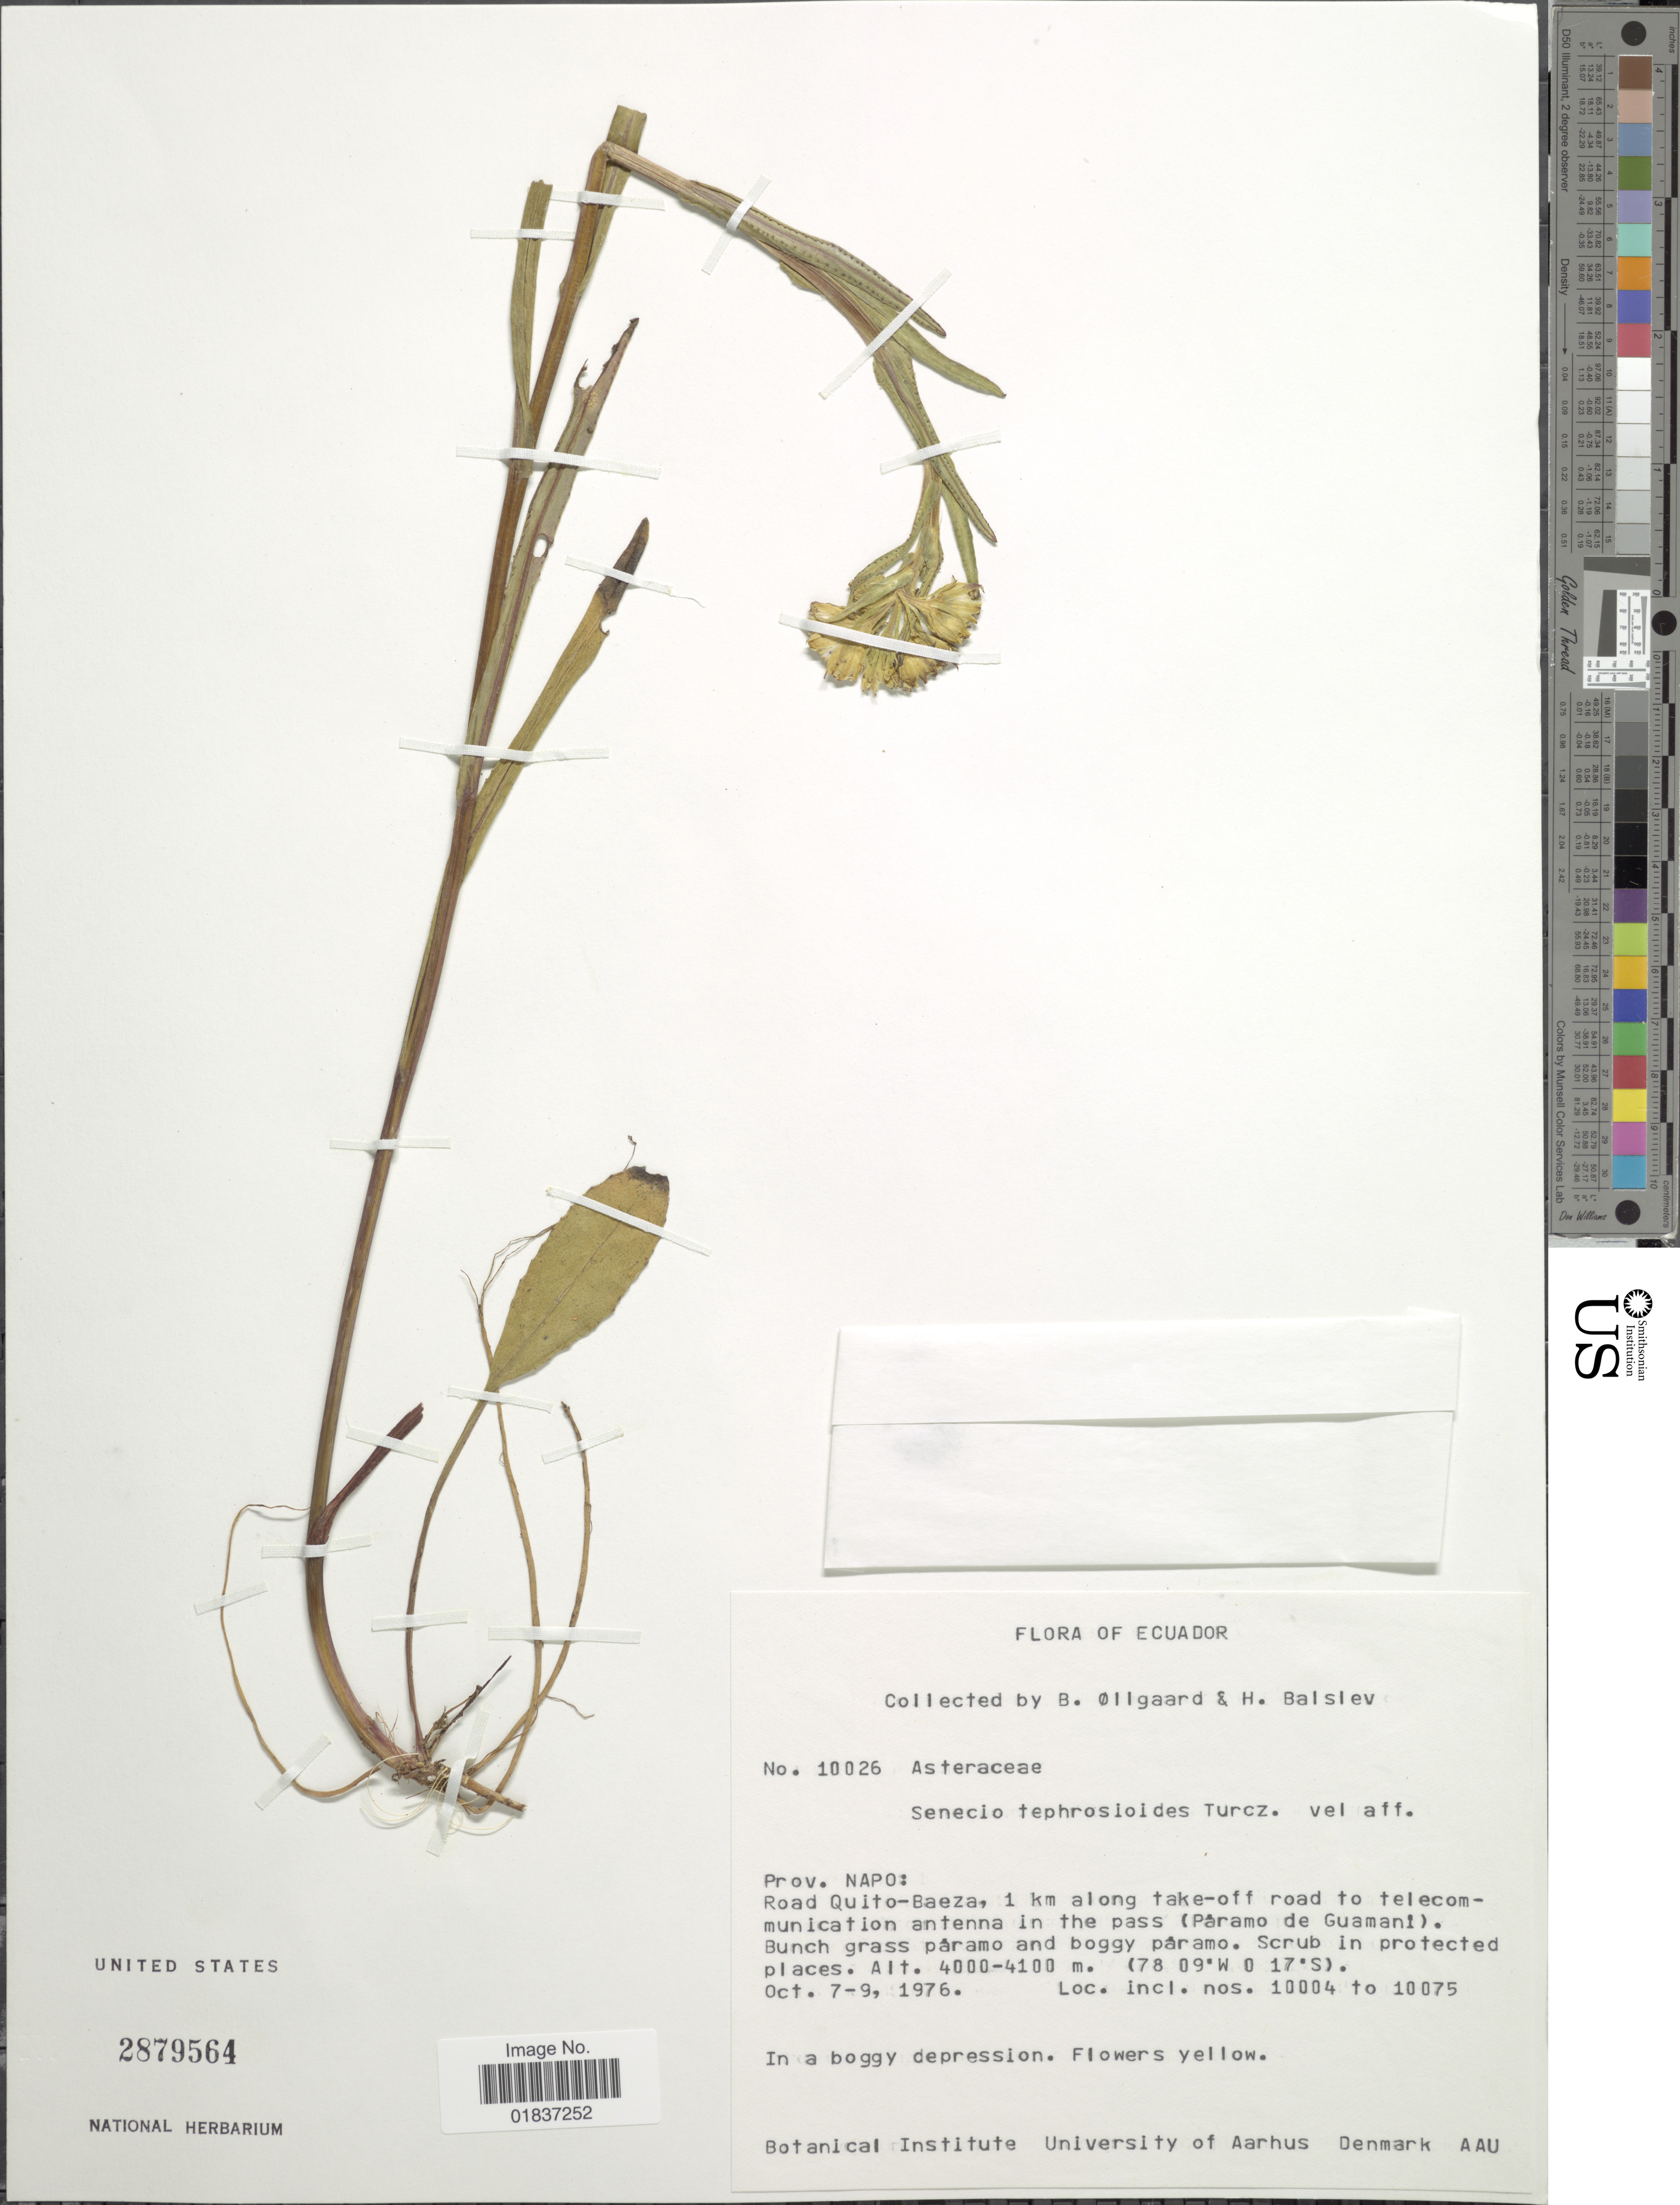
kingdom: Plantae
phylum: Tracheophyta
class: Magnoliopsida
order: Asterales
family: Asteraceae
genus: Senecio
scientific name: Senecio tephrosioides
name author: Turcz.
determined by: Salomon, Luciana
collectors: B. Øllgaard & H. Balslev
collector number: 10026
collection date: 1976-10-07/1976-10-09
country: Ecuador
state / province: Napo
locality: Prov. Napo: Road Quito-Baeza, 1 km along take-off road to telecommunication antenna in the pass (Paramo de Guamani)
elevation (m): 4000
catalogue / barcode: US 2879564